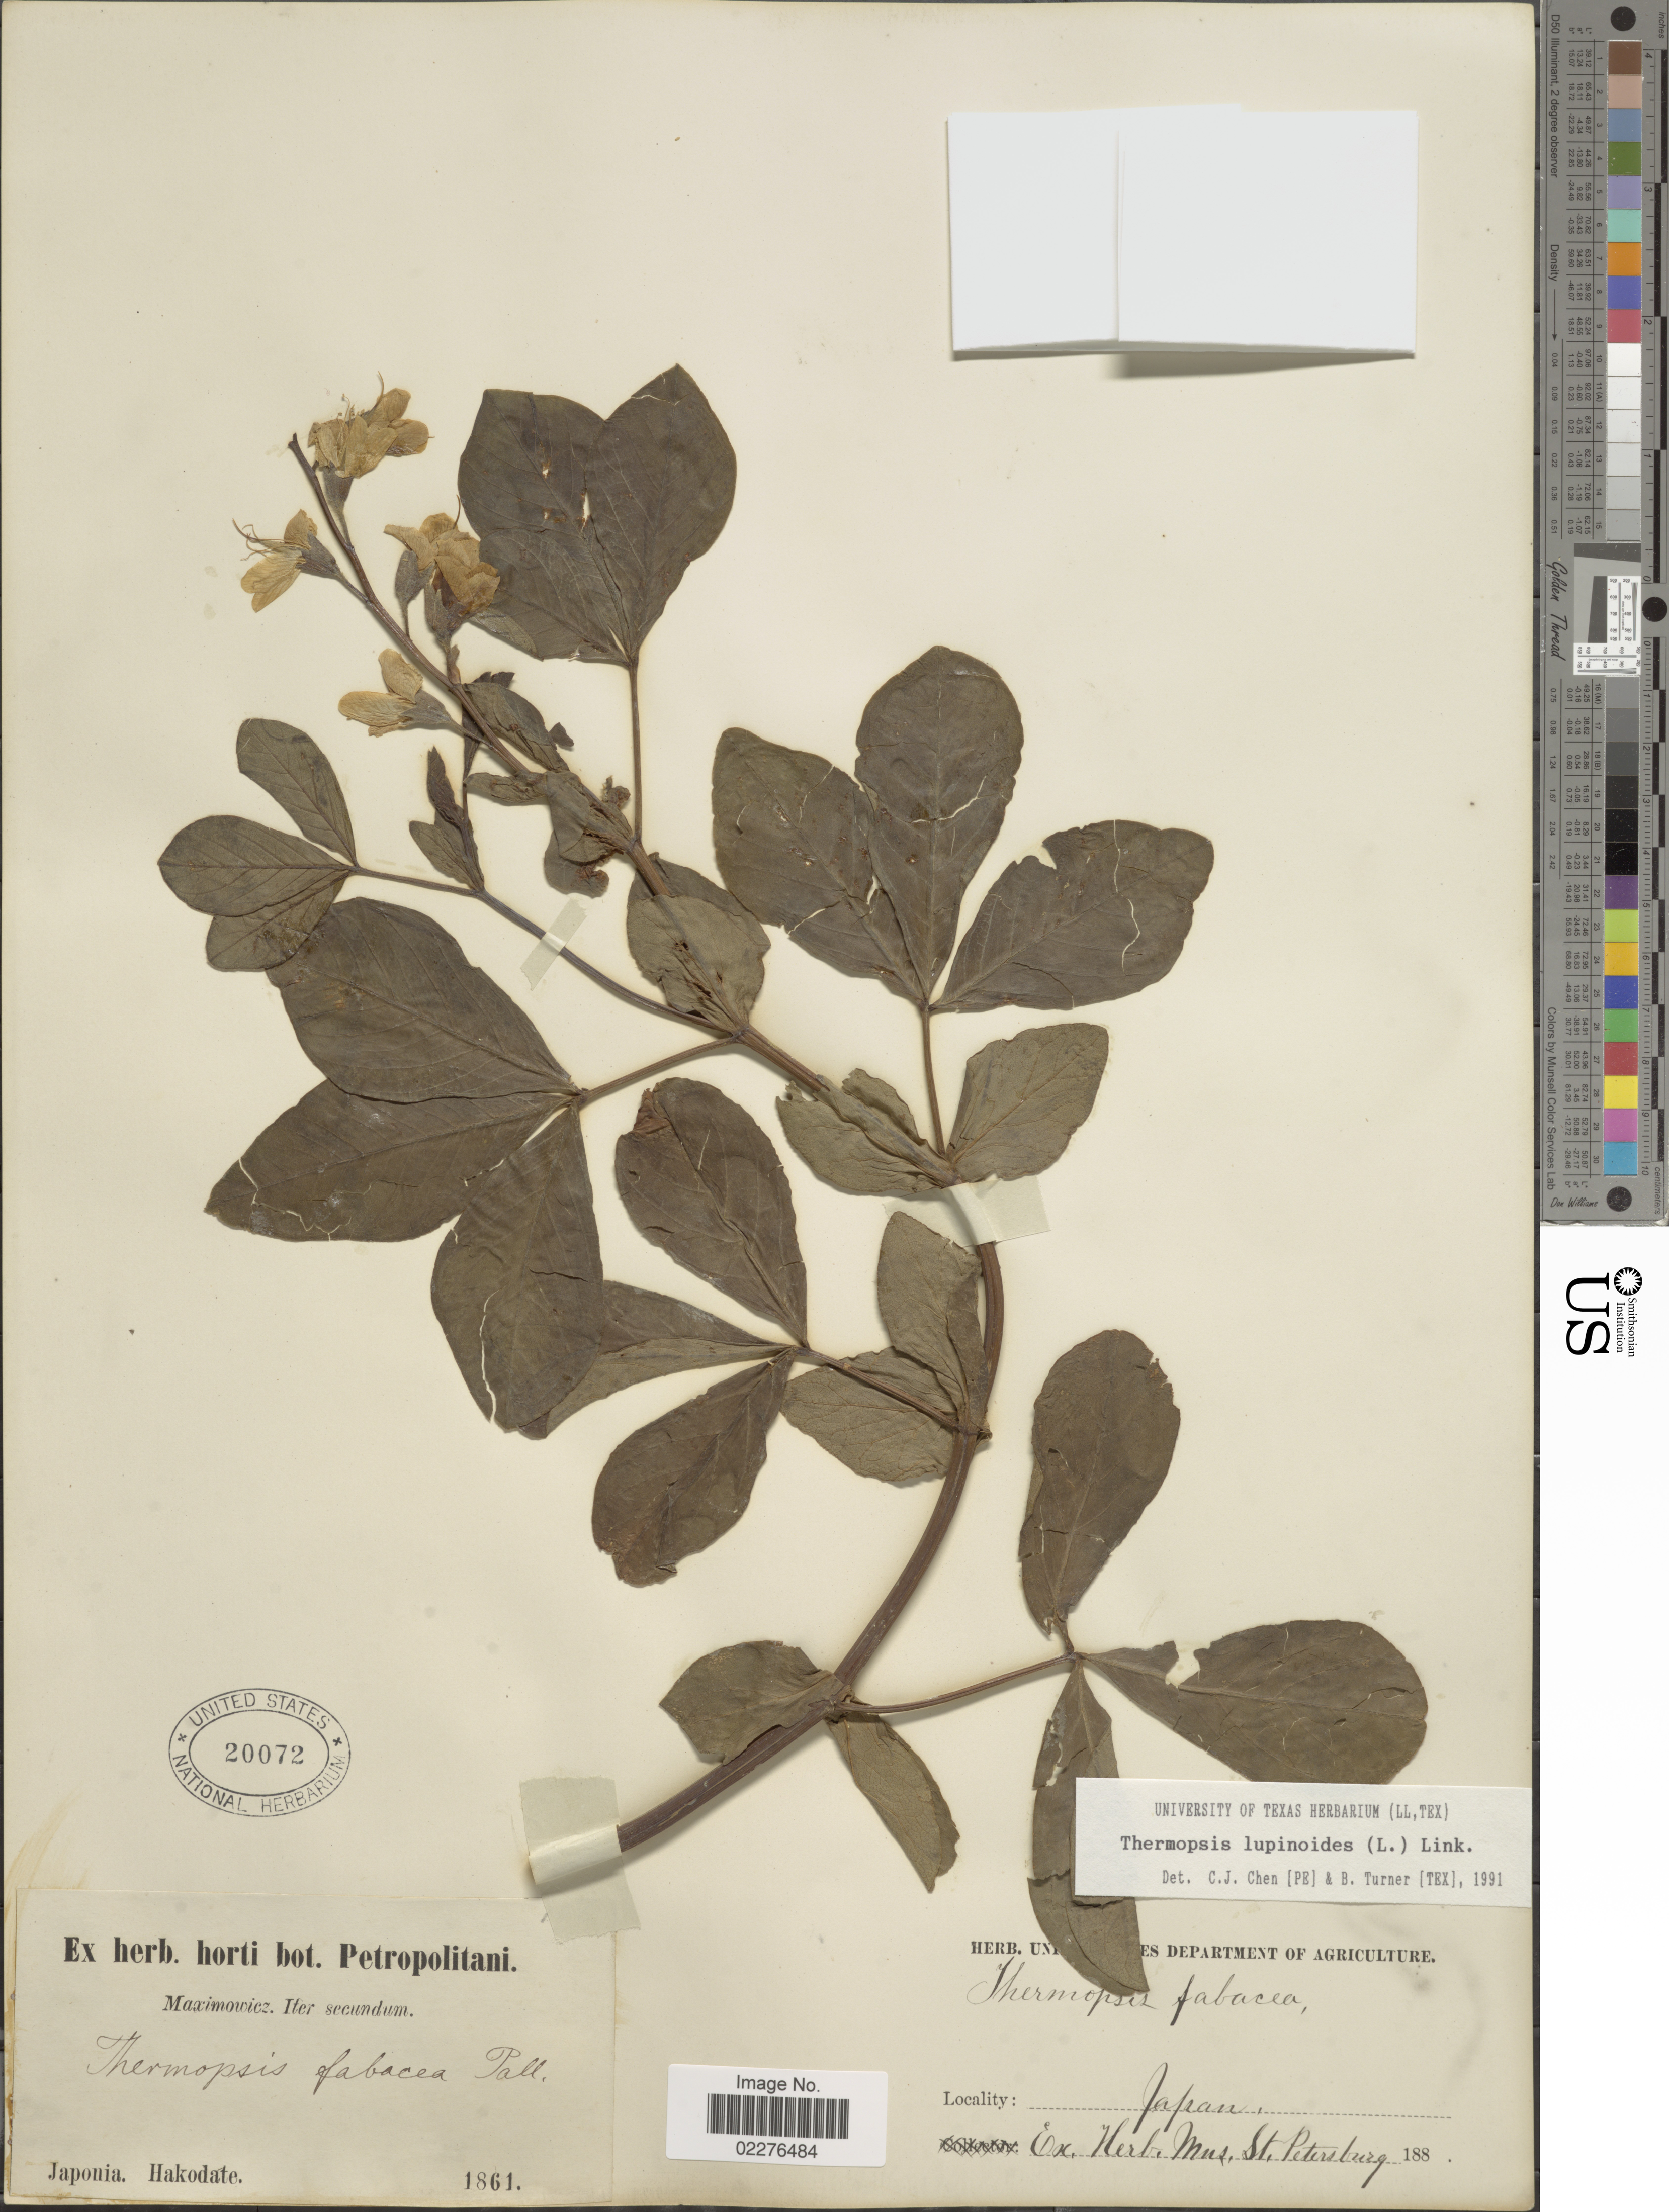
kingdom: Plantae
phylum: Tracheophyta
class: Magnoliopsida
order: Fabales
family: Fabaceae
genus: Thermopsis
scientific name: Thermopsis lupinoides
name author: (L.) Link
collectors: Maximowicz, --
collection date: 1861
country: Japan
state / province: Hokkaidō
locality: Hakodate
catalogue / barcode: US 20072